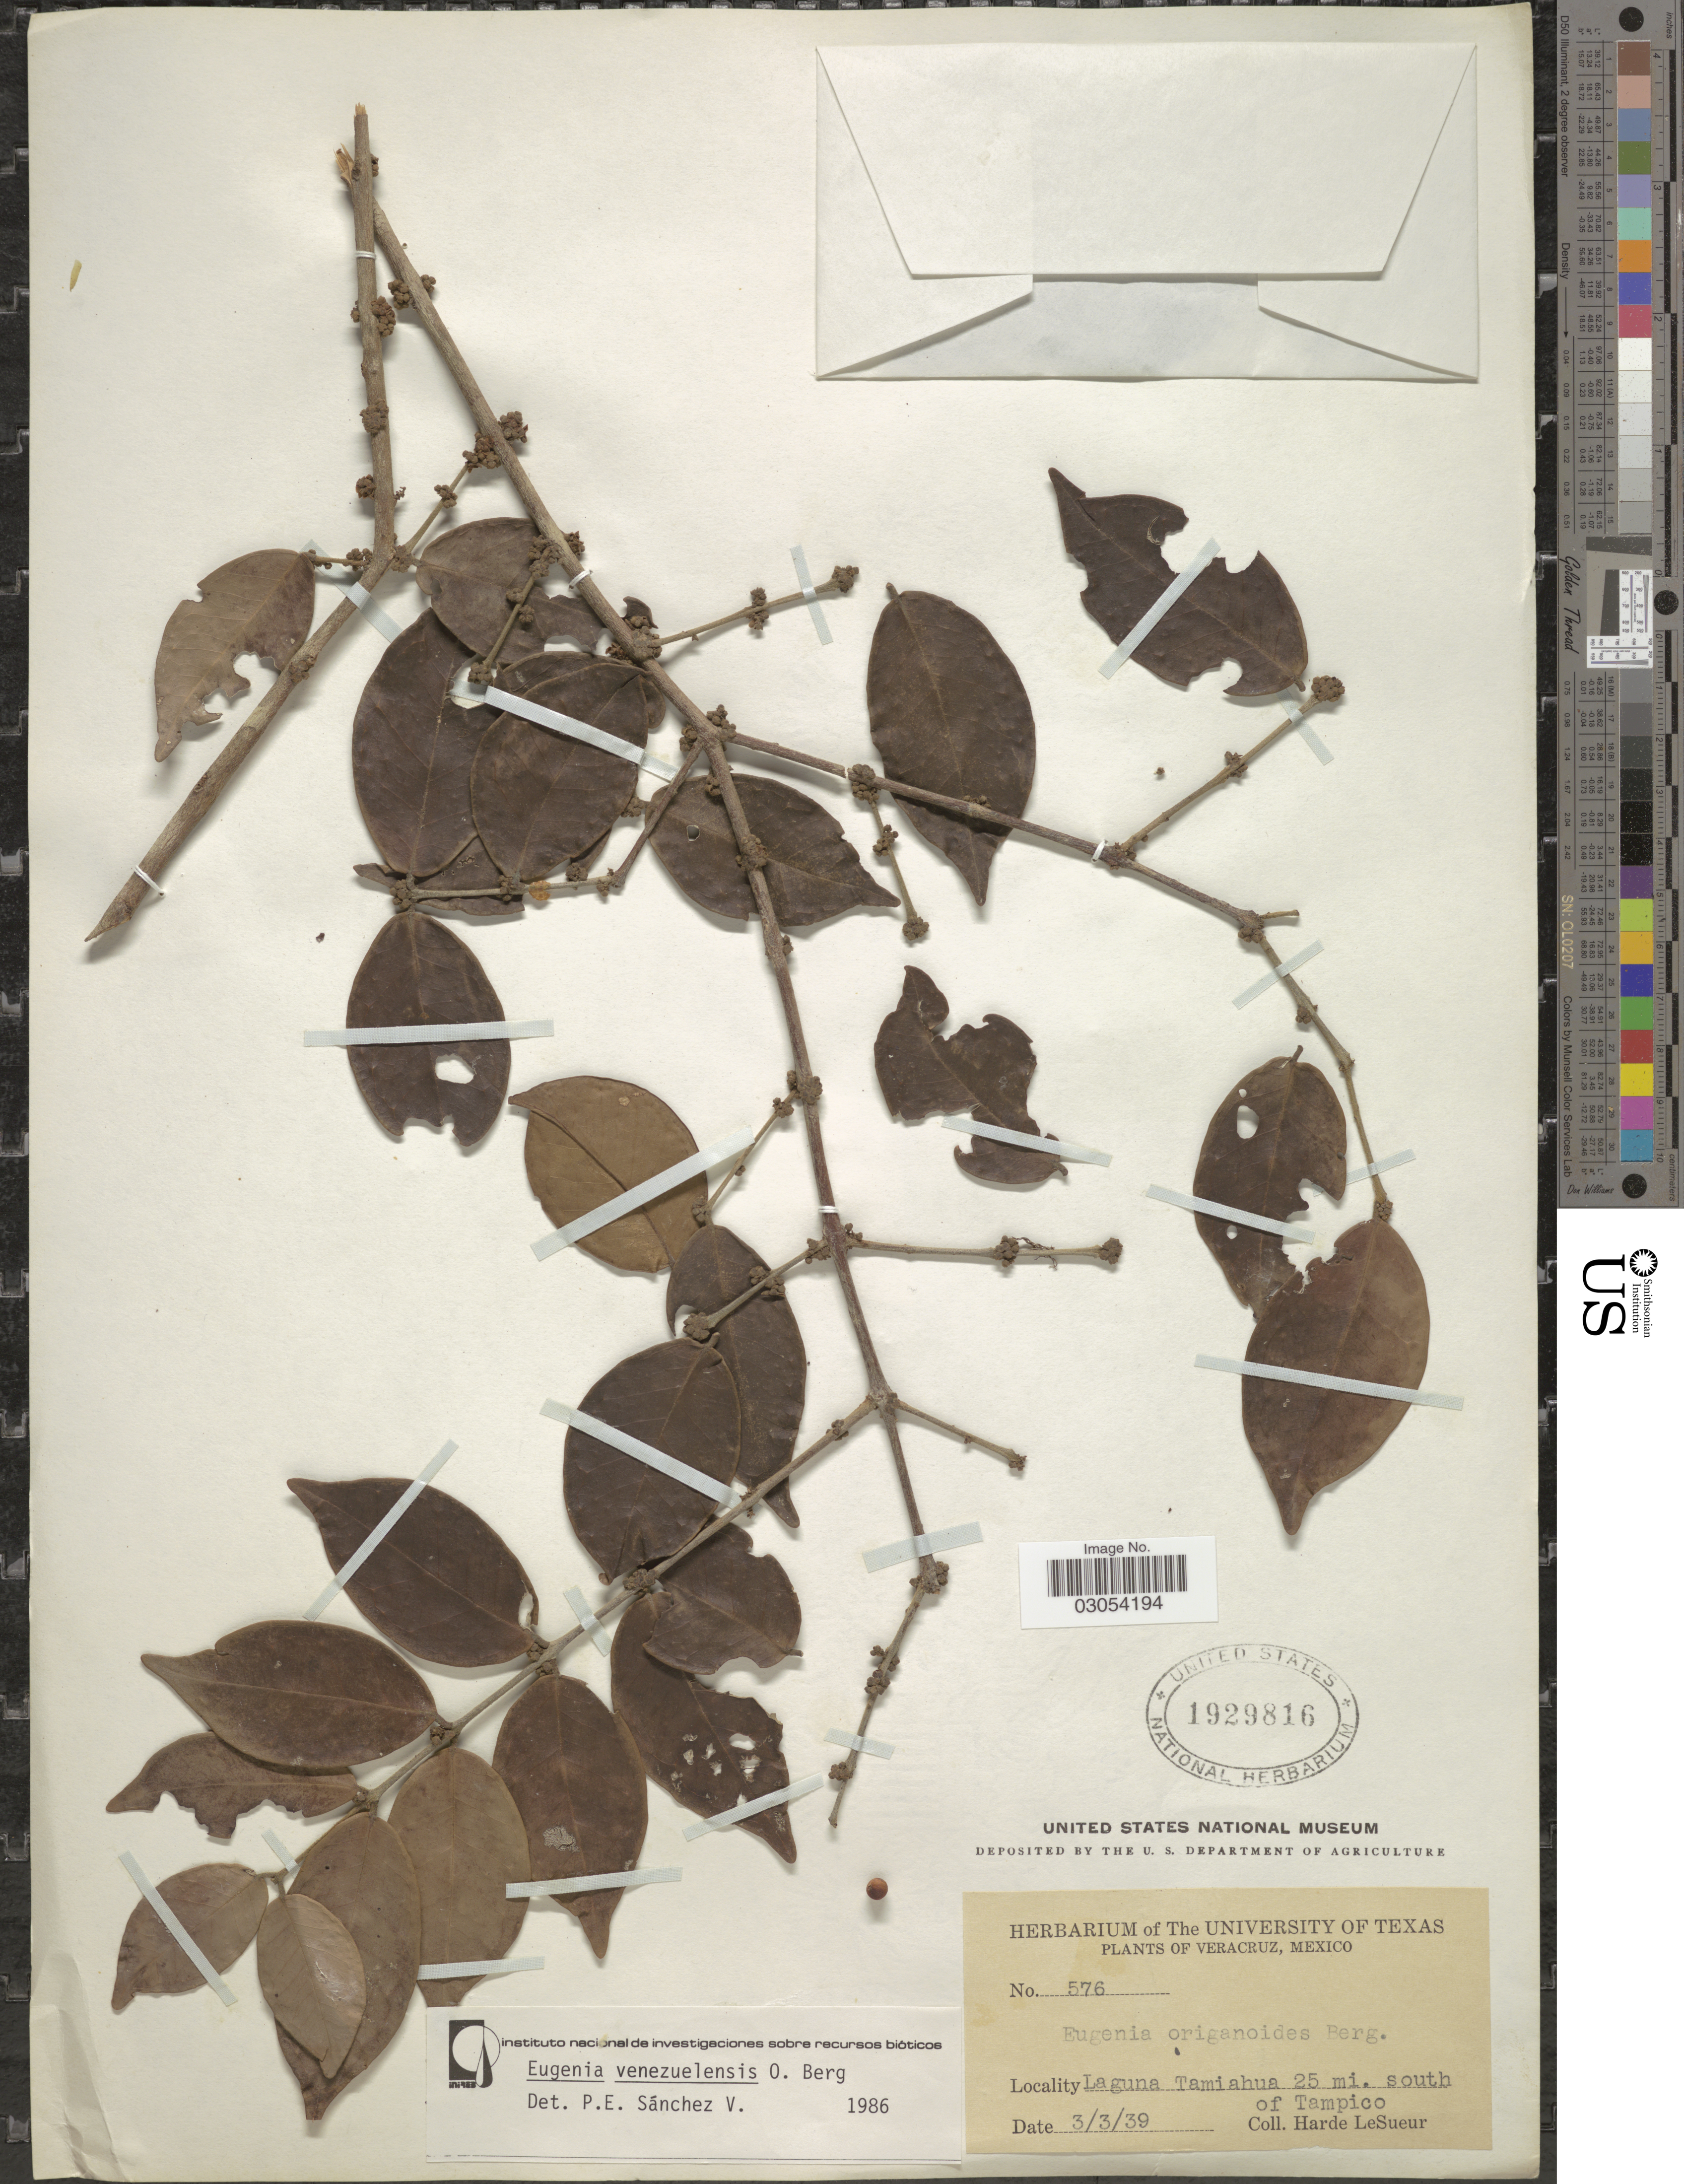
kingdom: Plantae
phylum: Tracheophyta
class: Magnoliopsida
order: Myrtales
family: Myrtaceae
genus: Eugenia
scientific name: Eugenia venezuelensis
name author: O. Berg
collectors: H. LeSueur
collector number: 576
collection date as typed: Transcribed d/m/y: 3/3/39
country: Mexico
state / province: Veracruz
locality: Veracruz. Laguna Tamiahua 25 mi. south of Tampico.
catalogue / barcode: US 1929816